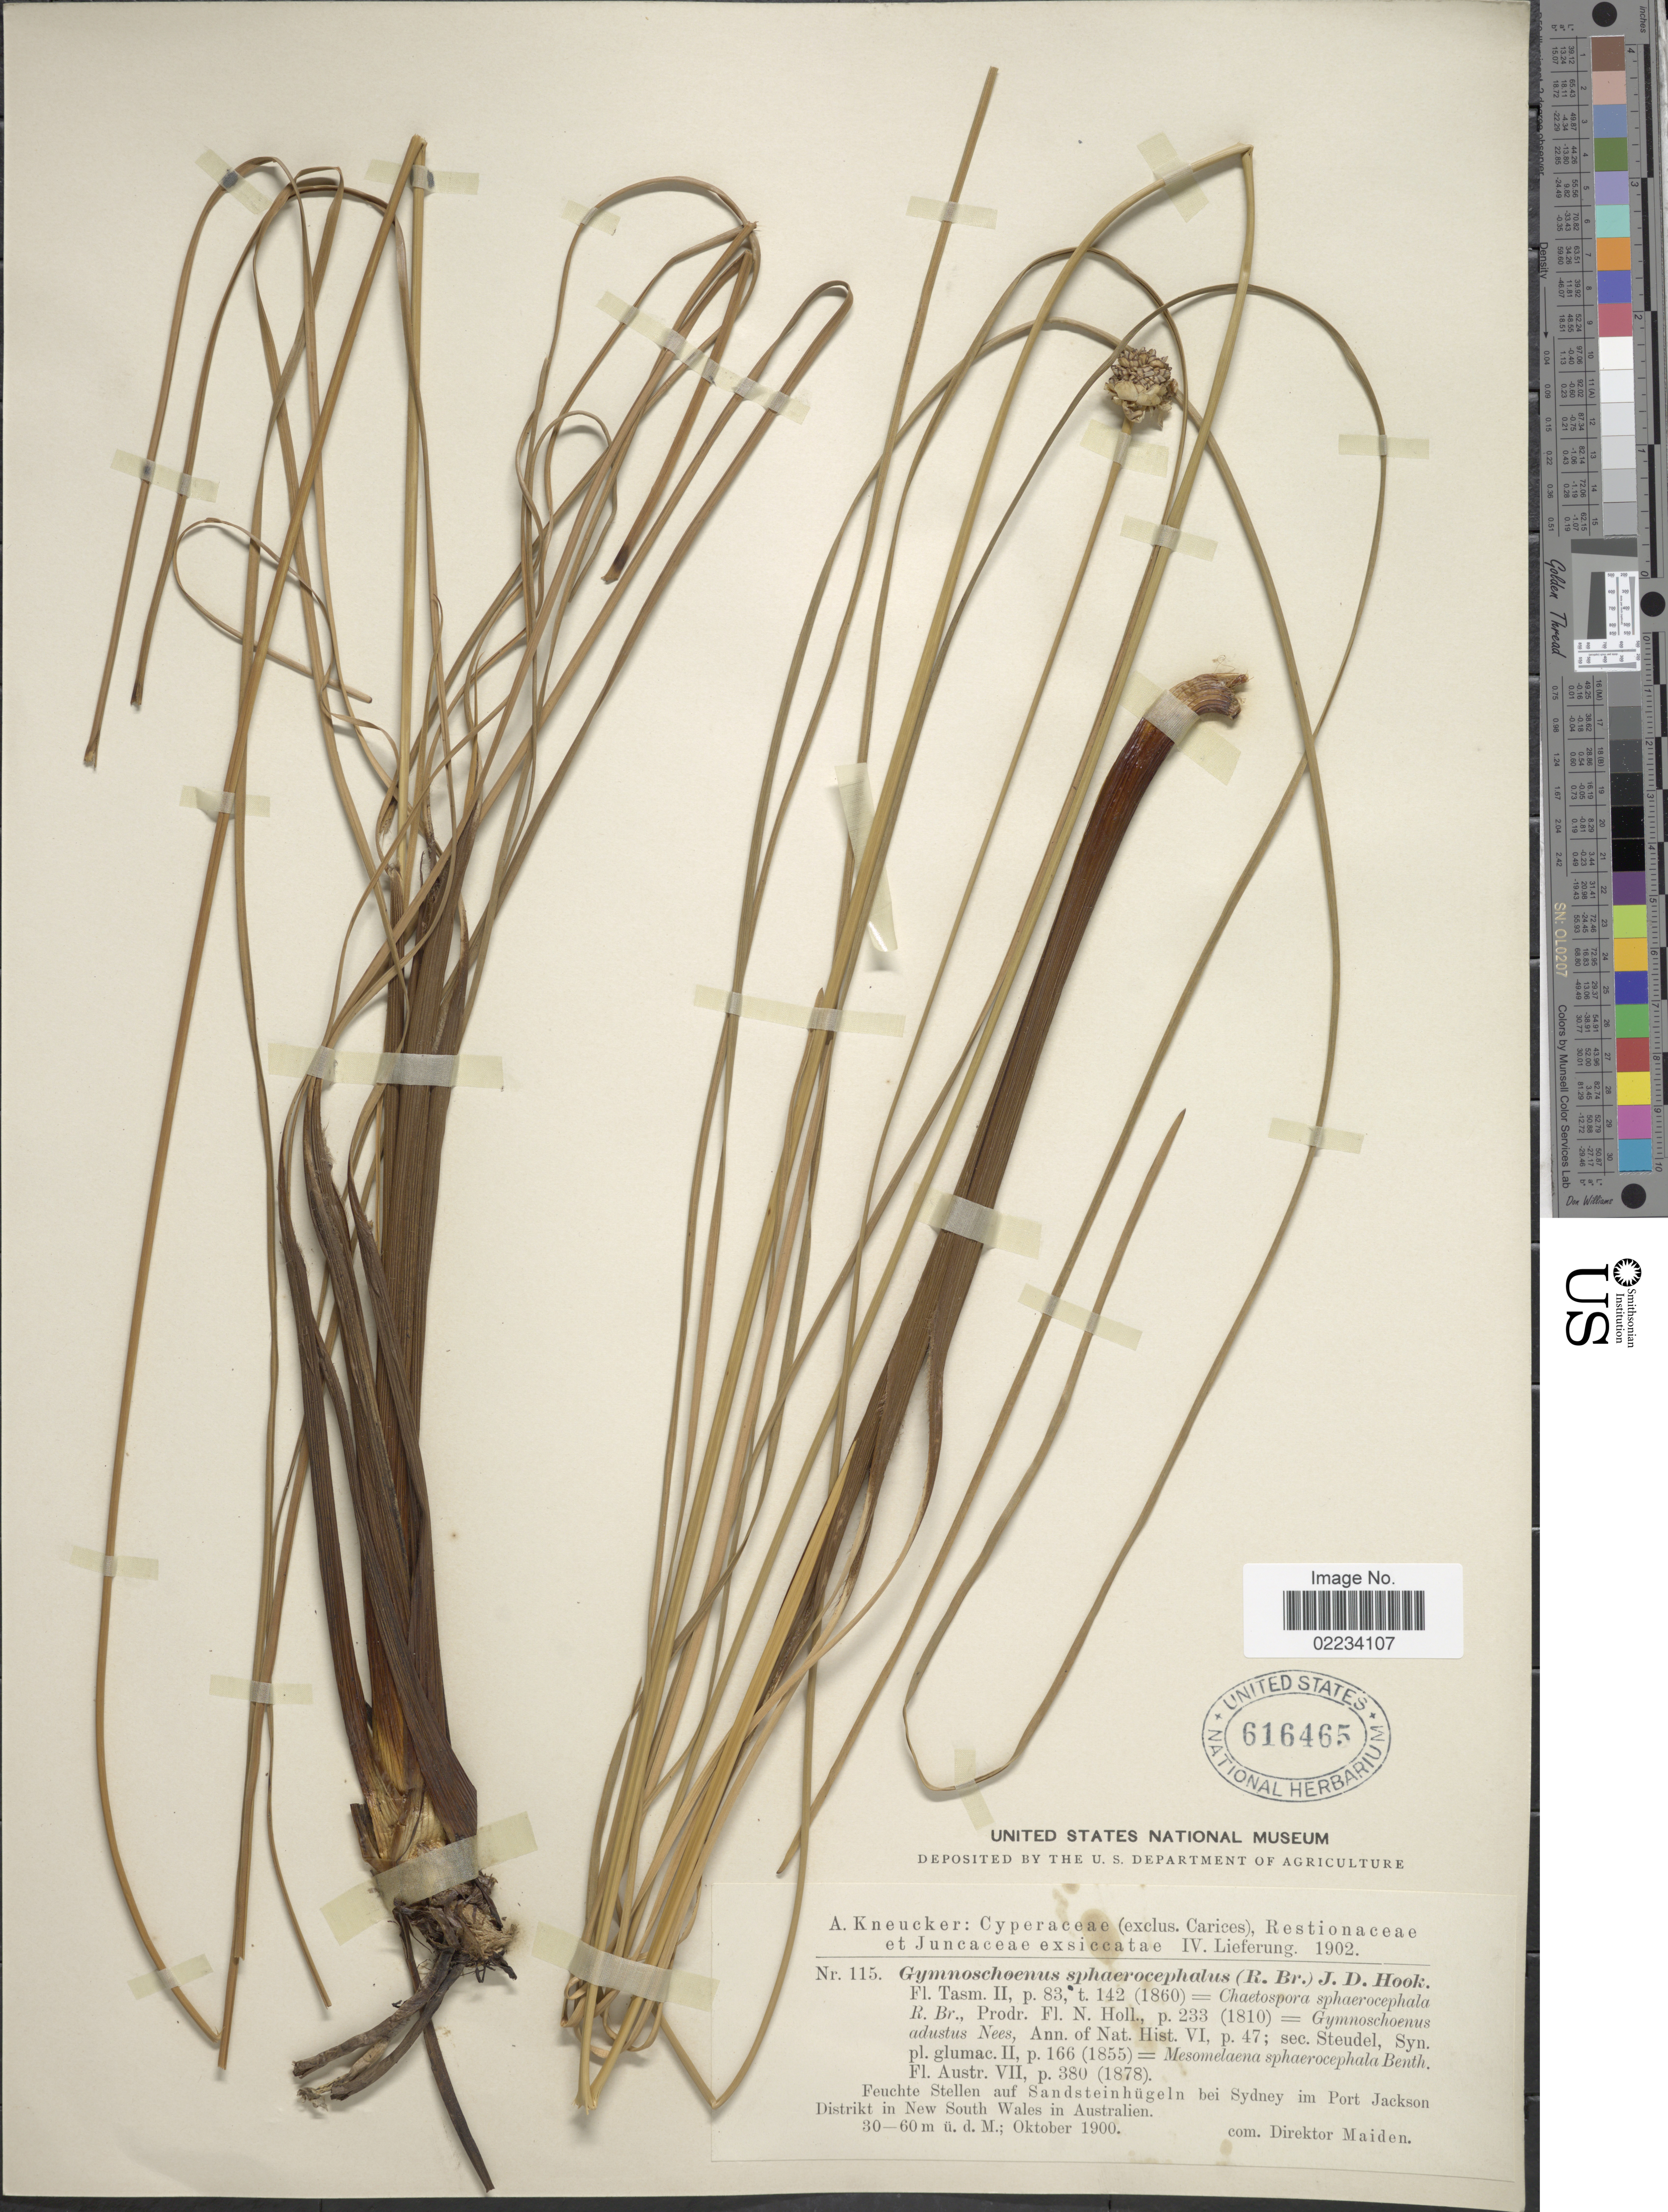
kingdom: Plantae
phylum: Tracheophyta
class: Liliopsida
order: Poales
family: Cyperaceae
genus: Gymnoschoenus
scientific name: Gymnoschoenus sphaerocephalus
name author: (R. Br.) Hook. f.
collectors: A. Kneucker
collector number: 115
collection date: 1900-10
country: Australia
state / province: New South Wales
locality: Feuchte Stellen auf Sandsteinhügeln bei Sydney im Port Jackson Distrikt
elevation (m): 30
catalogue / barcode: US 616465